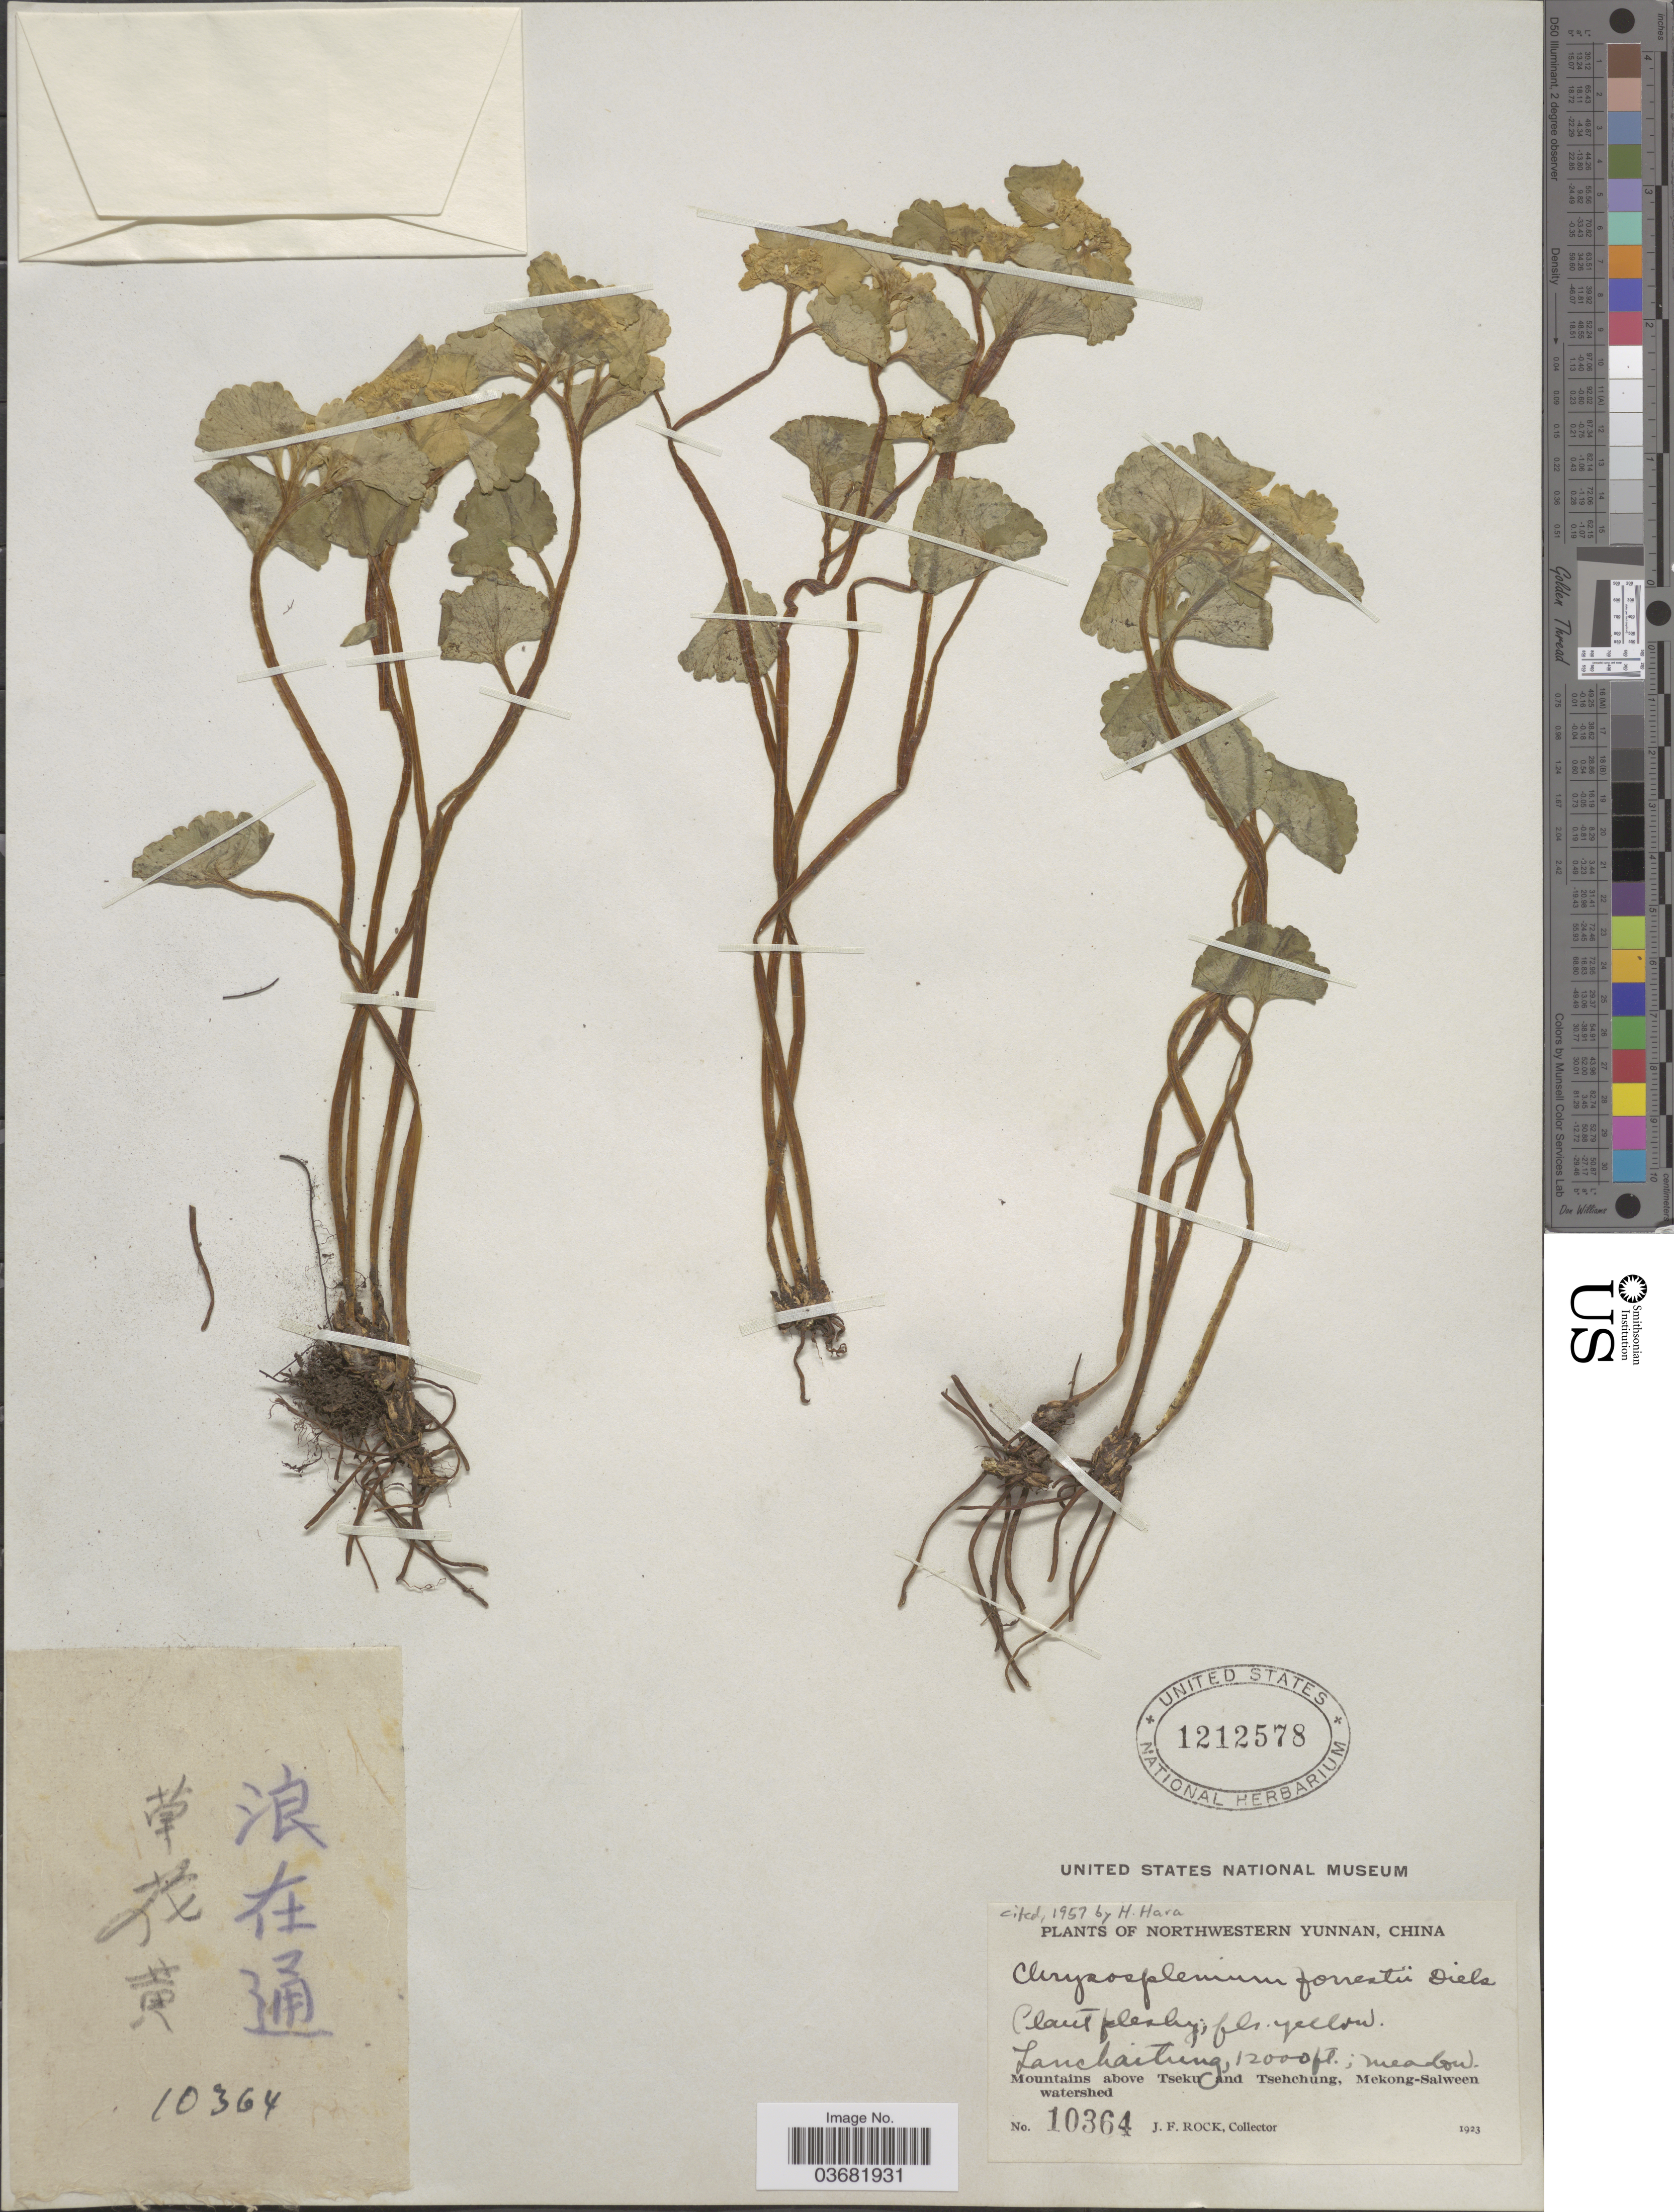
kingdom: Plantae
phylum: Tracheophyta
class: Magnoliopsida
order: Saxifragales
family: Saxifragaceae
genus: Chrysosplenium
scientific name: Chrysosplenium forrestii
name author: Diels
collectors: J. Rock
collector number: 10364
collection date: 1923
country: China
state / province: Yunnan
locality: Northwestern Yunnan. Lauchaitung. Mountains above Tseku and Tsehchung, Mekong-Salween watershed.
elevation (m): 3658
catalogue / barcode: US 1212578